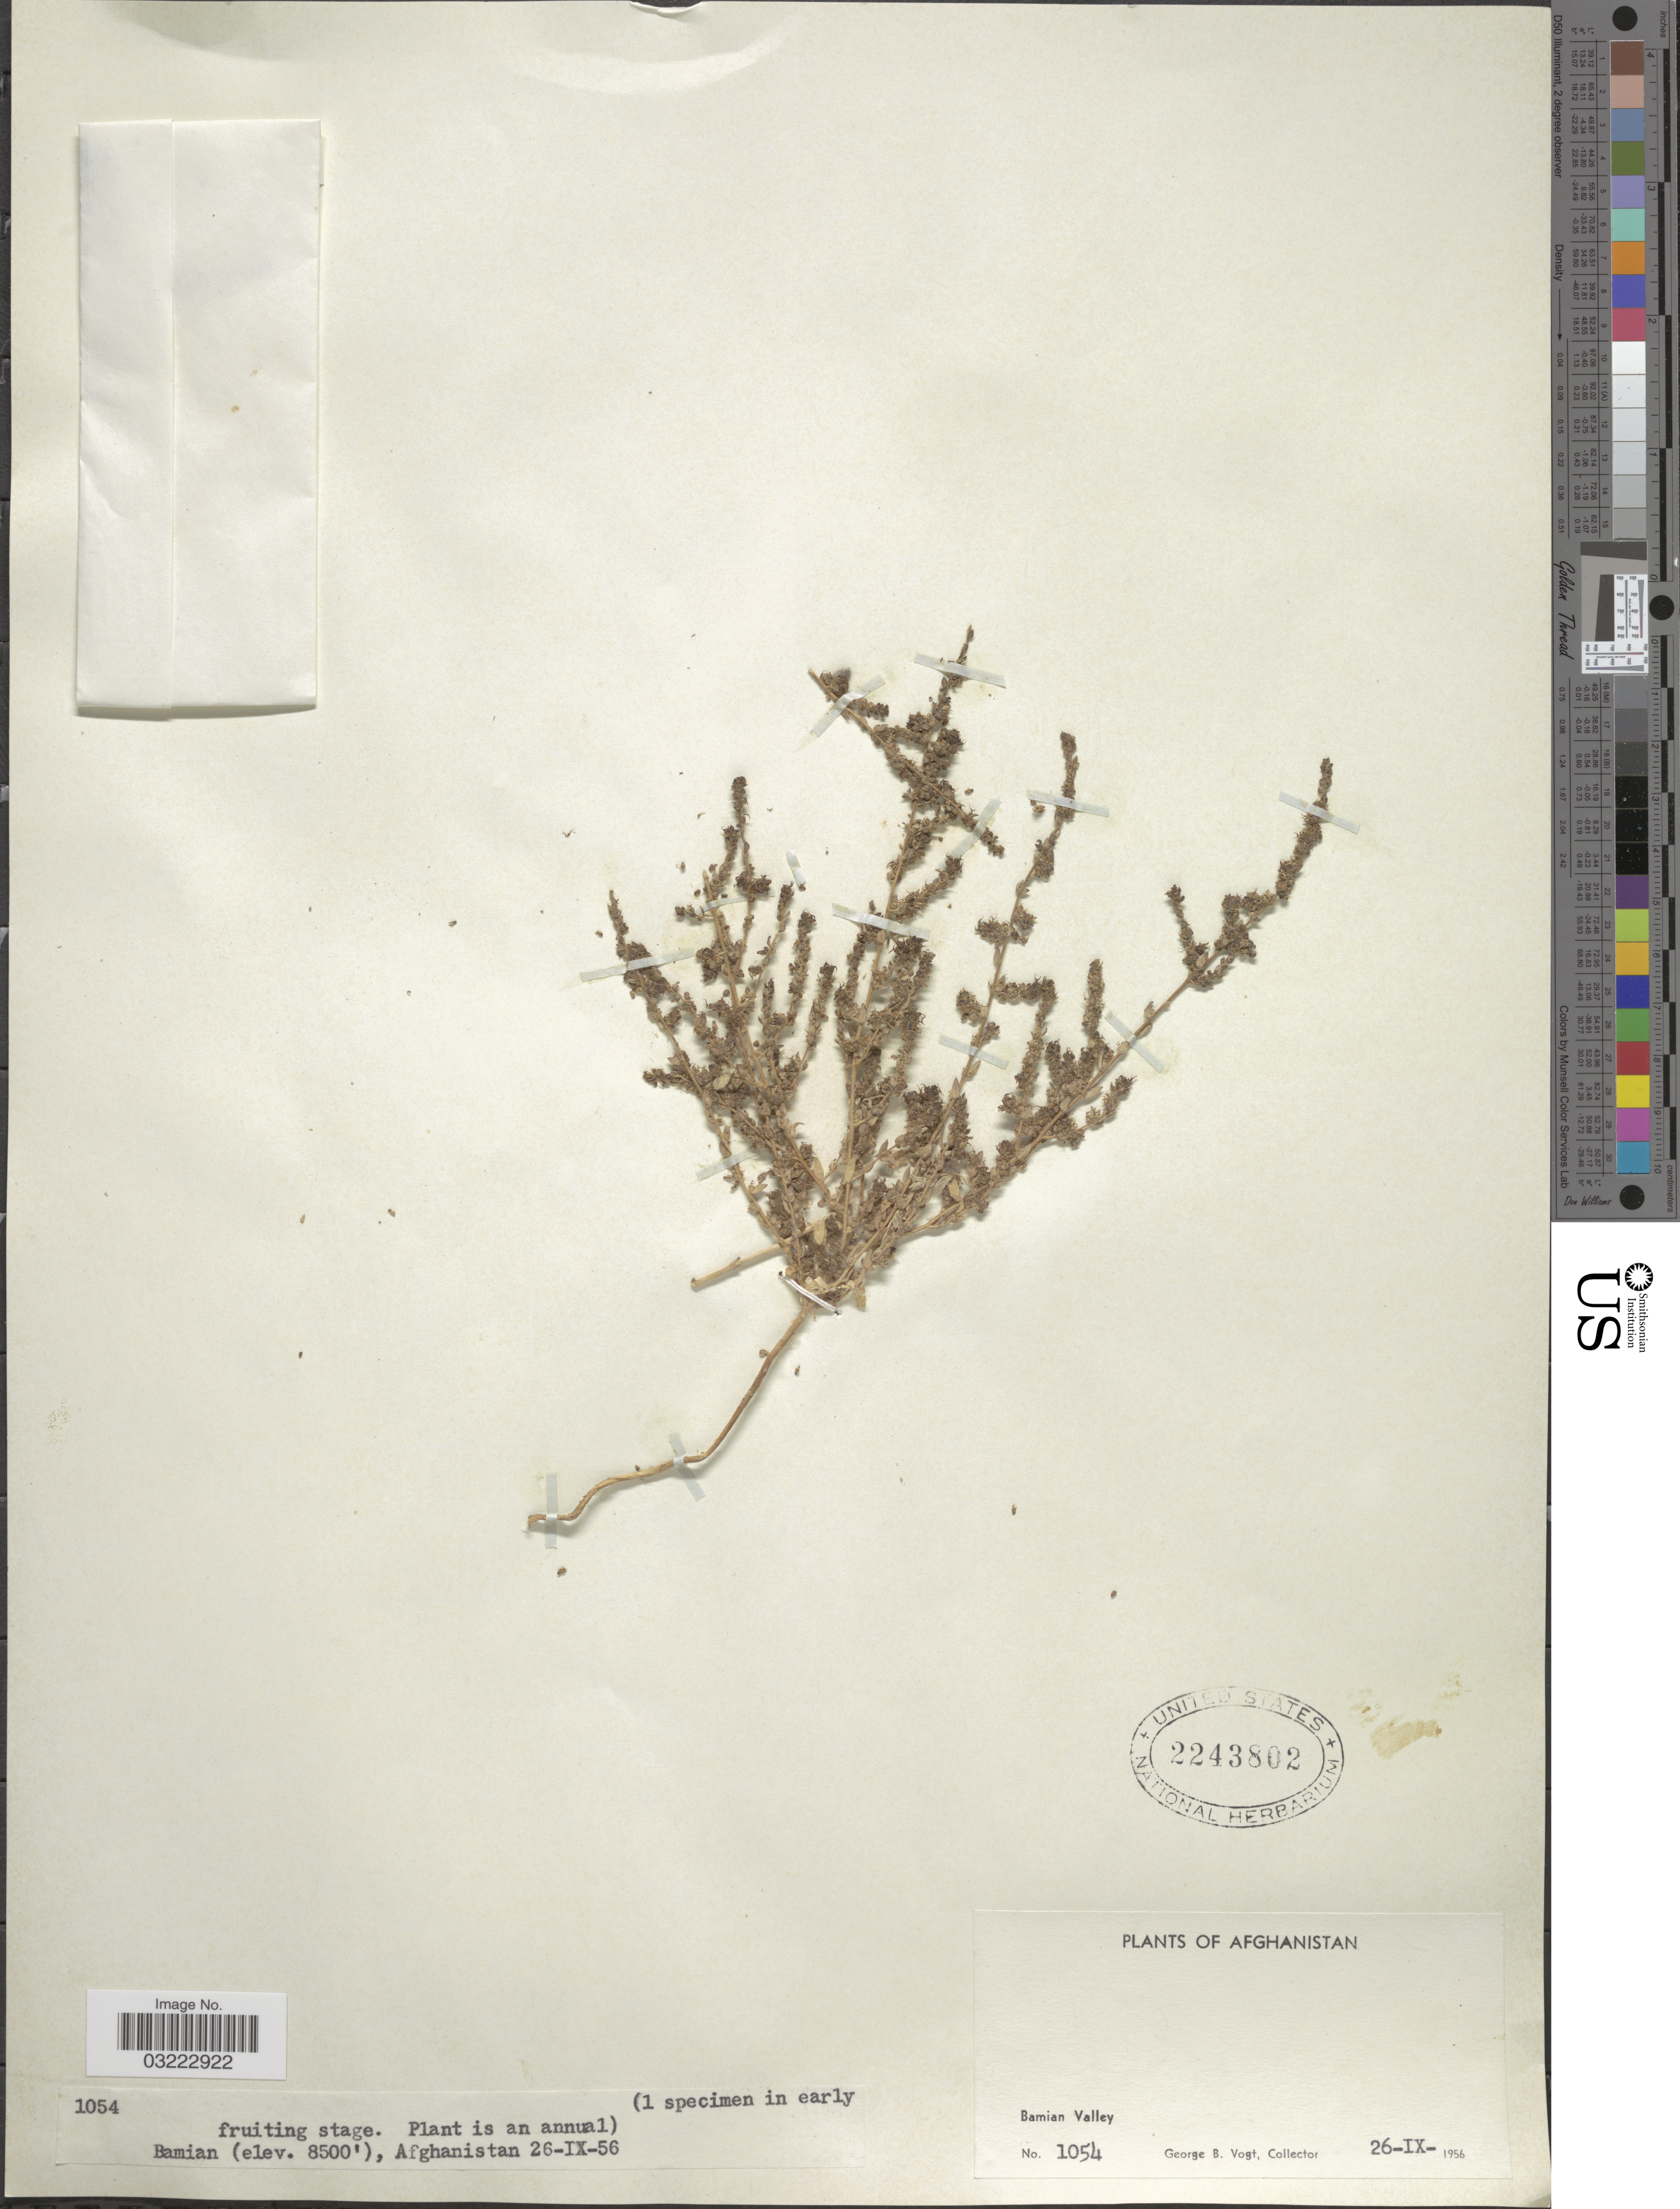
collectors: G. B. Vogt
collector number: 1054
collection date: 1956-09-26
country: Afghanistan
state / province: Bamian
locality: Bamian Valley. Bamian.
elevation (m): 2591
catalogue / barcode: US 2243802